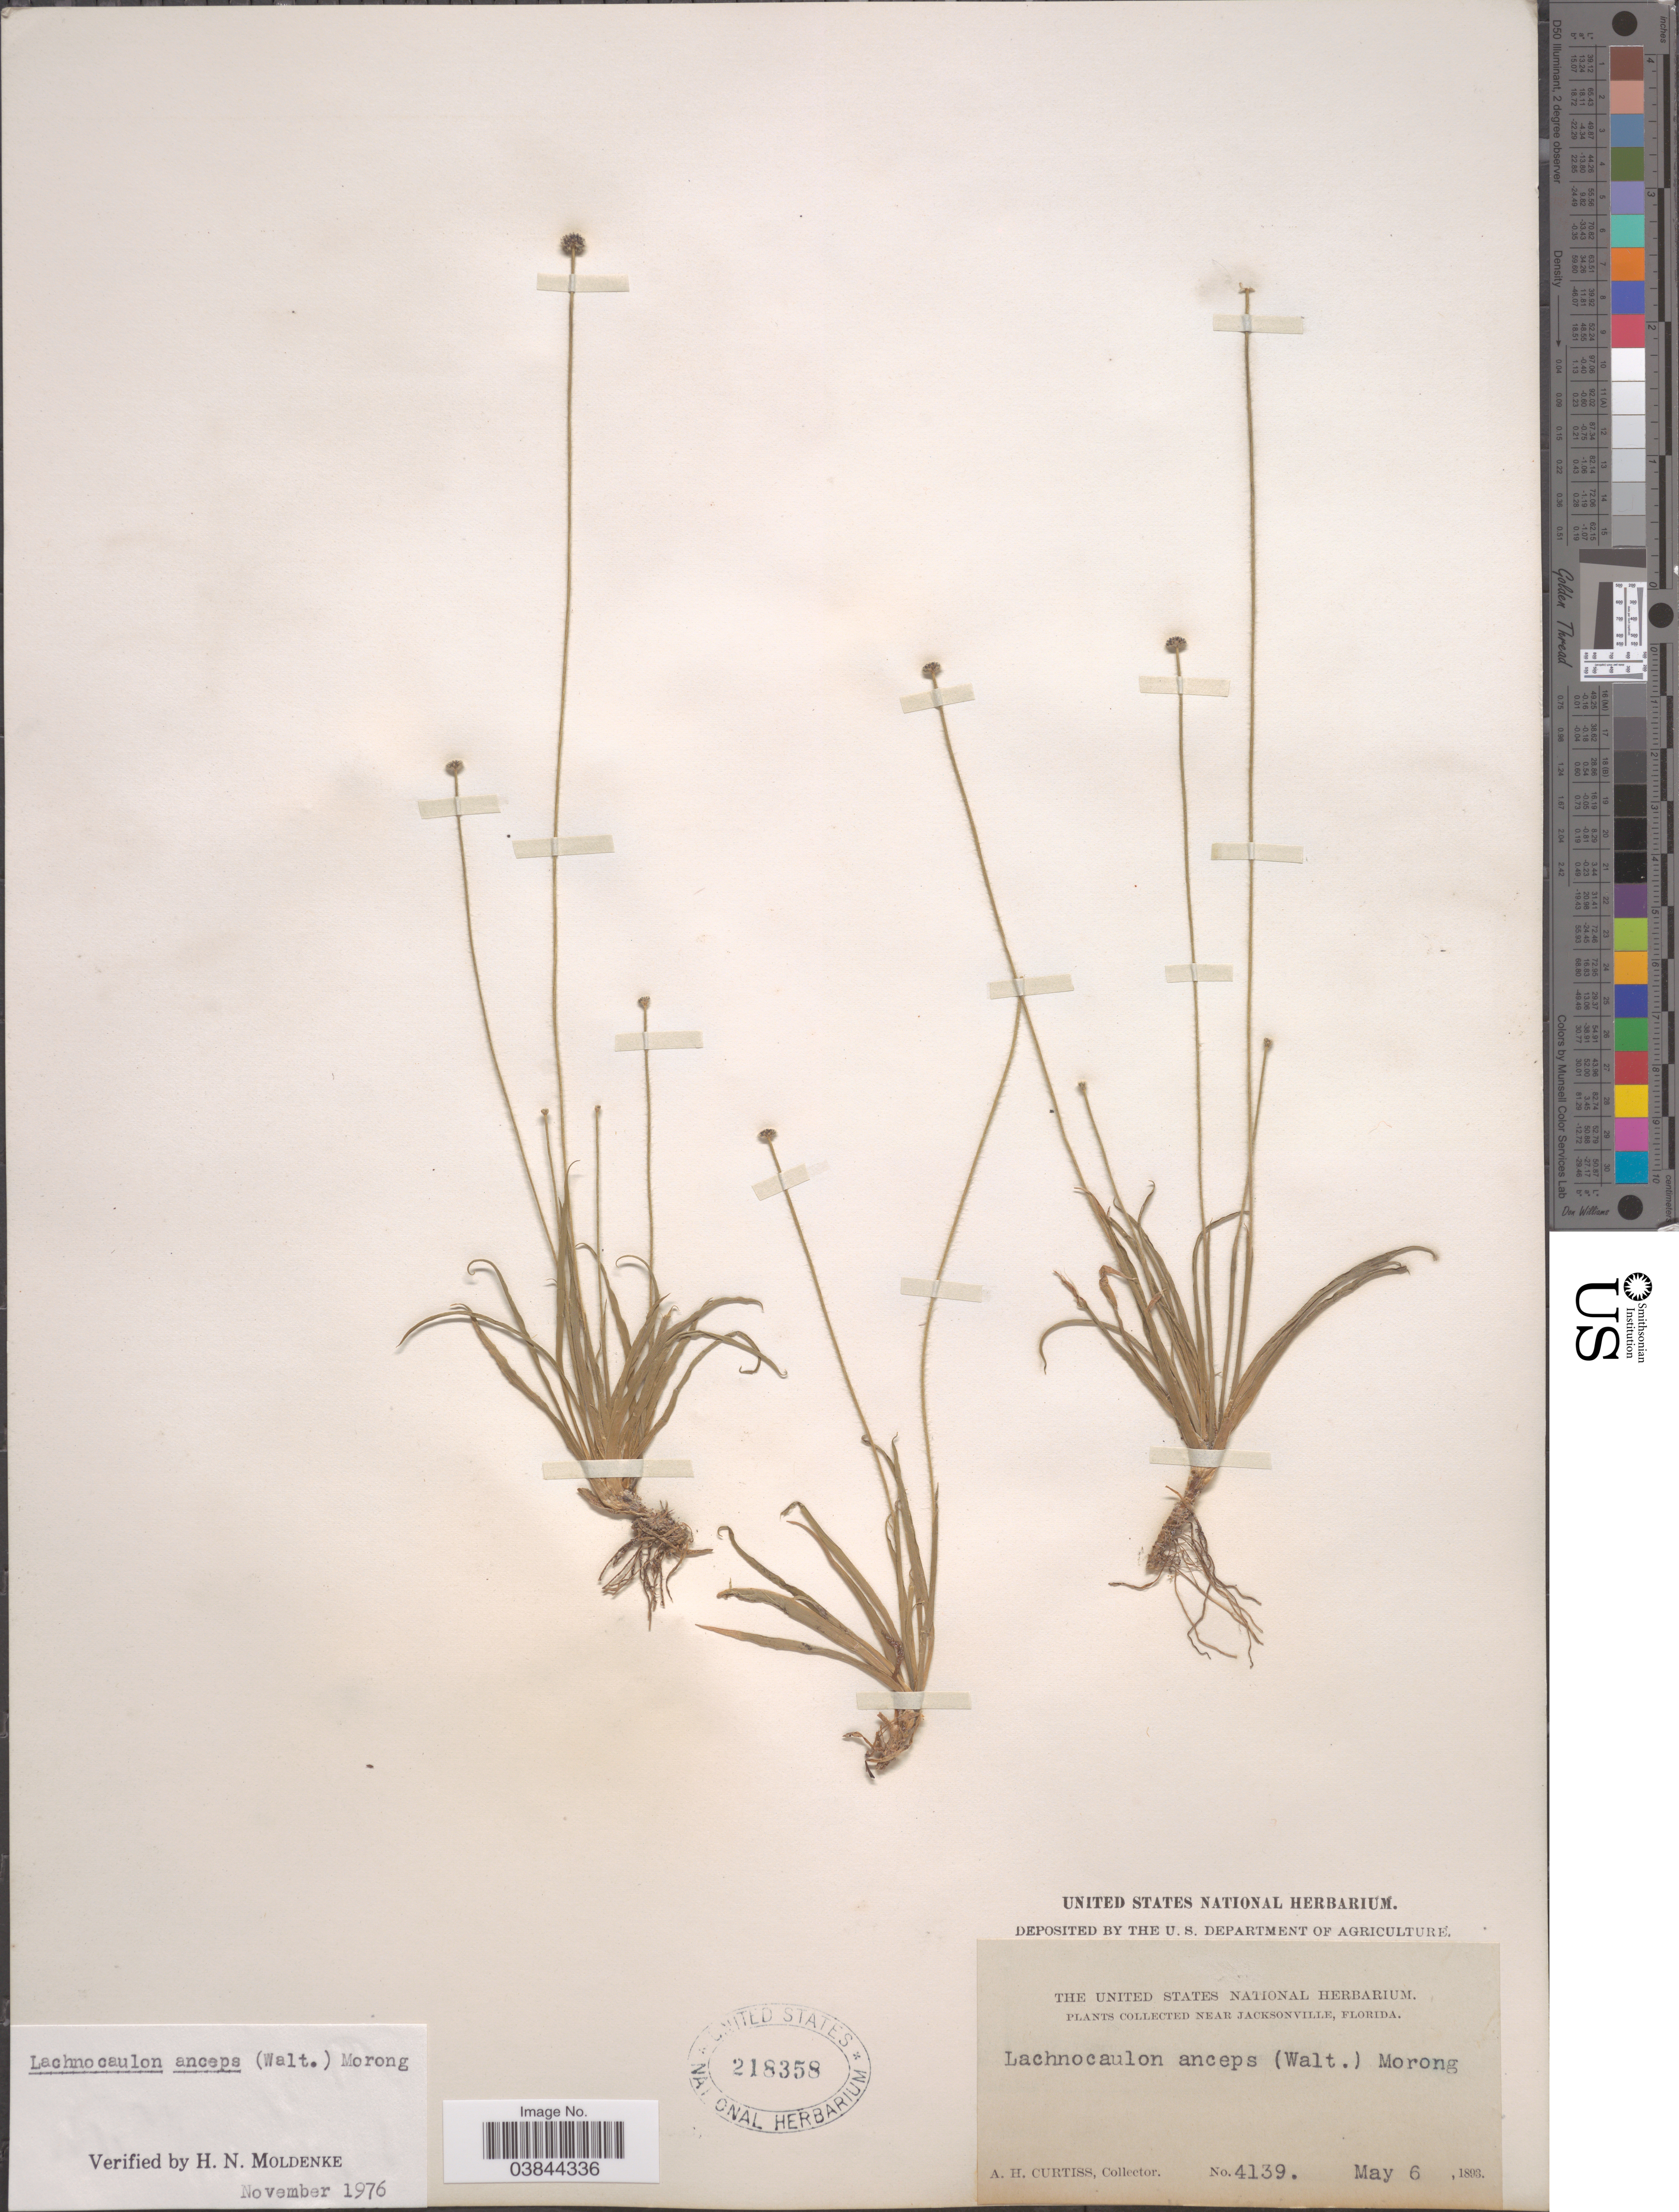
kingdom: Plantae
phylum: Tracheophyta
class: Liliopsida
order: Poales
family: Eriocaulaceae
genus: Lachnocaulon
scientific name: Lachnocaulon anceps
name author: (Walter) Morong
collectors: A. H. Curtiss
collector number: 4139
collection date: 1893-05-06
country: United States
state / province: Florida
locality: Near Jacksonville.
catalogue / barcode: US 218358